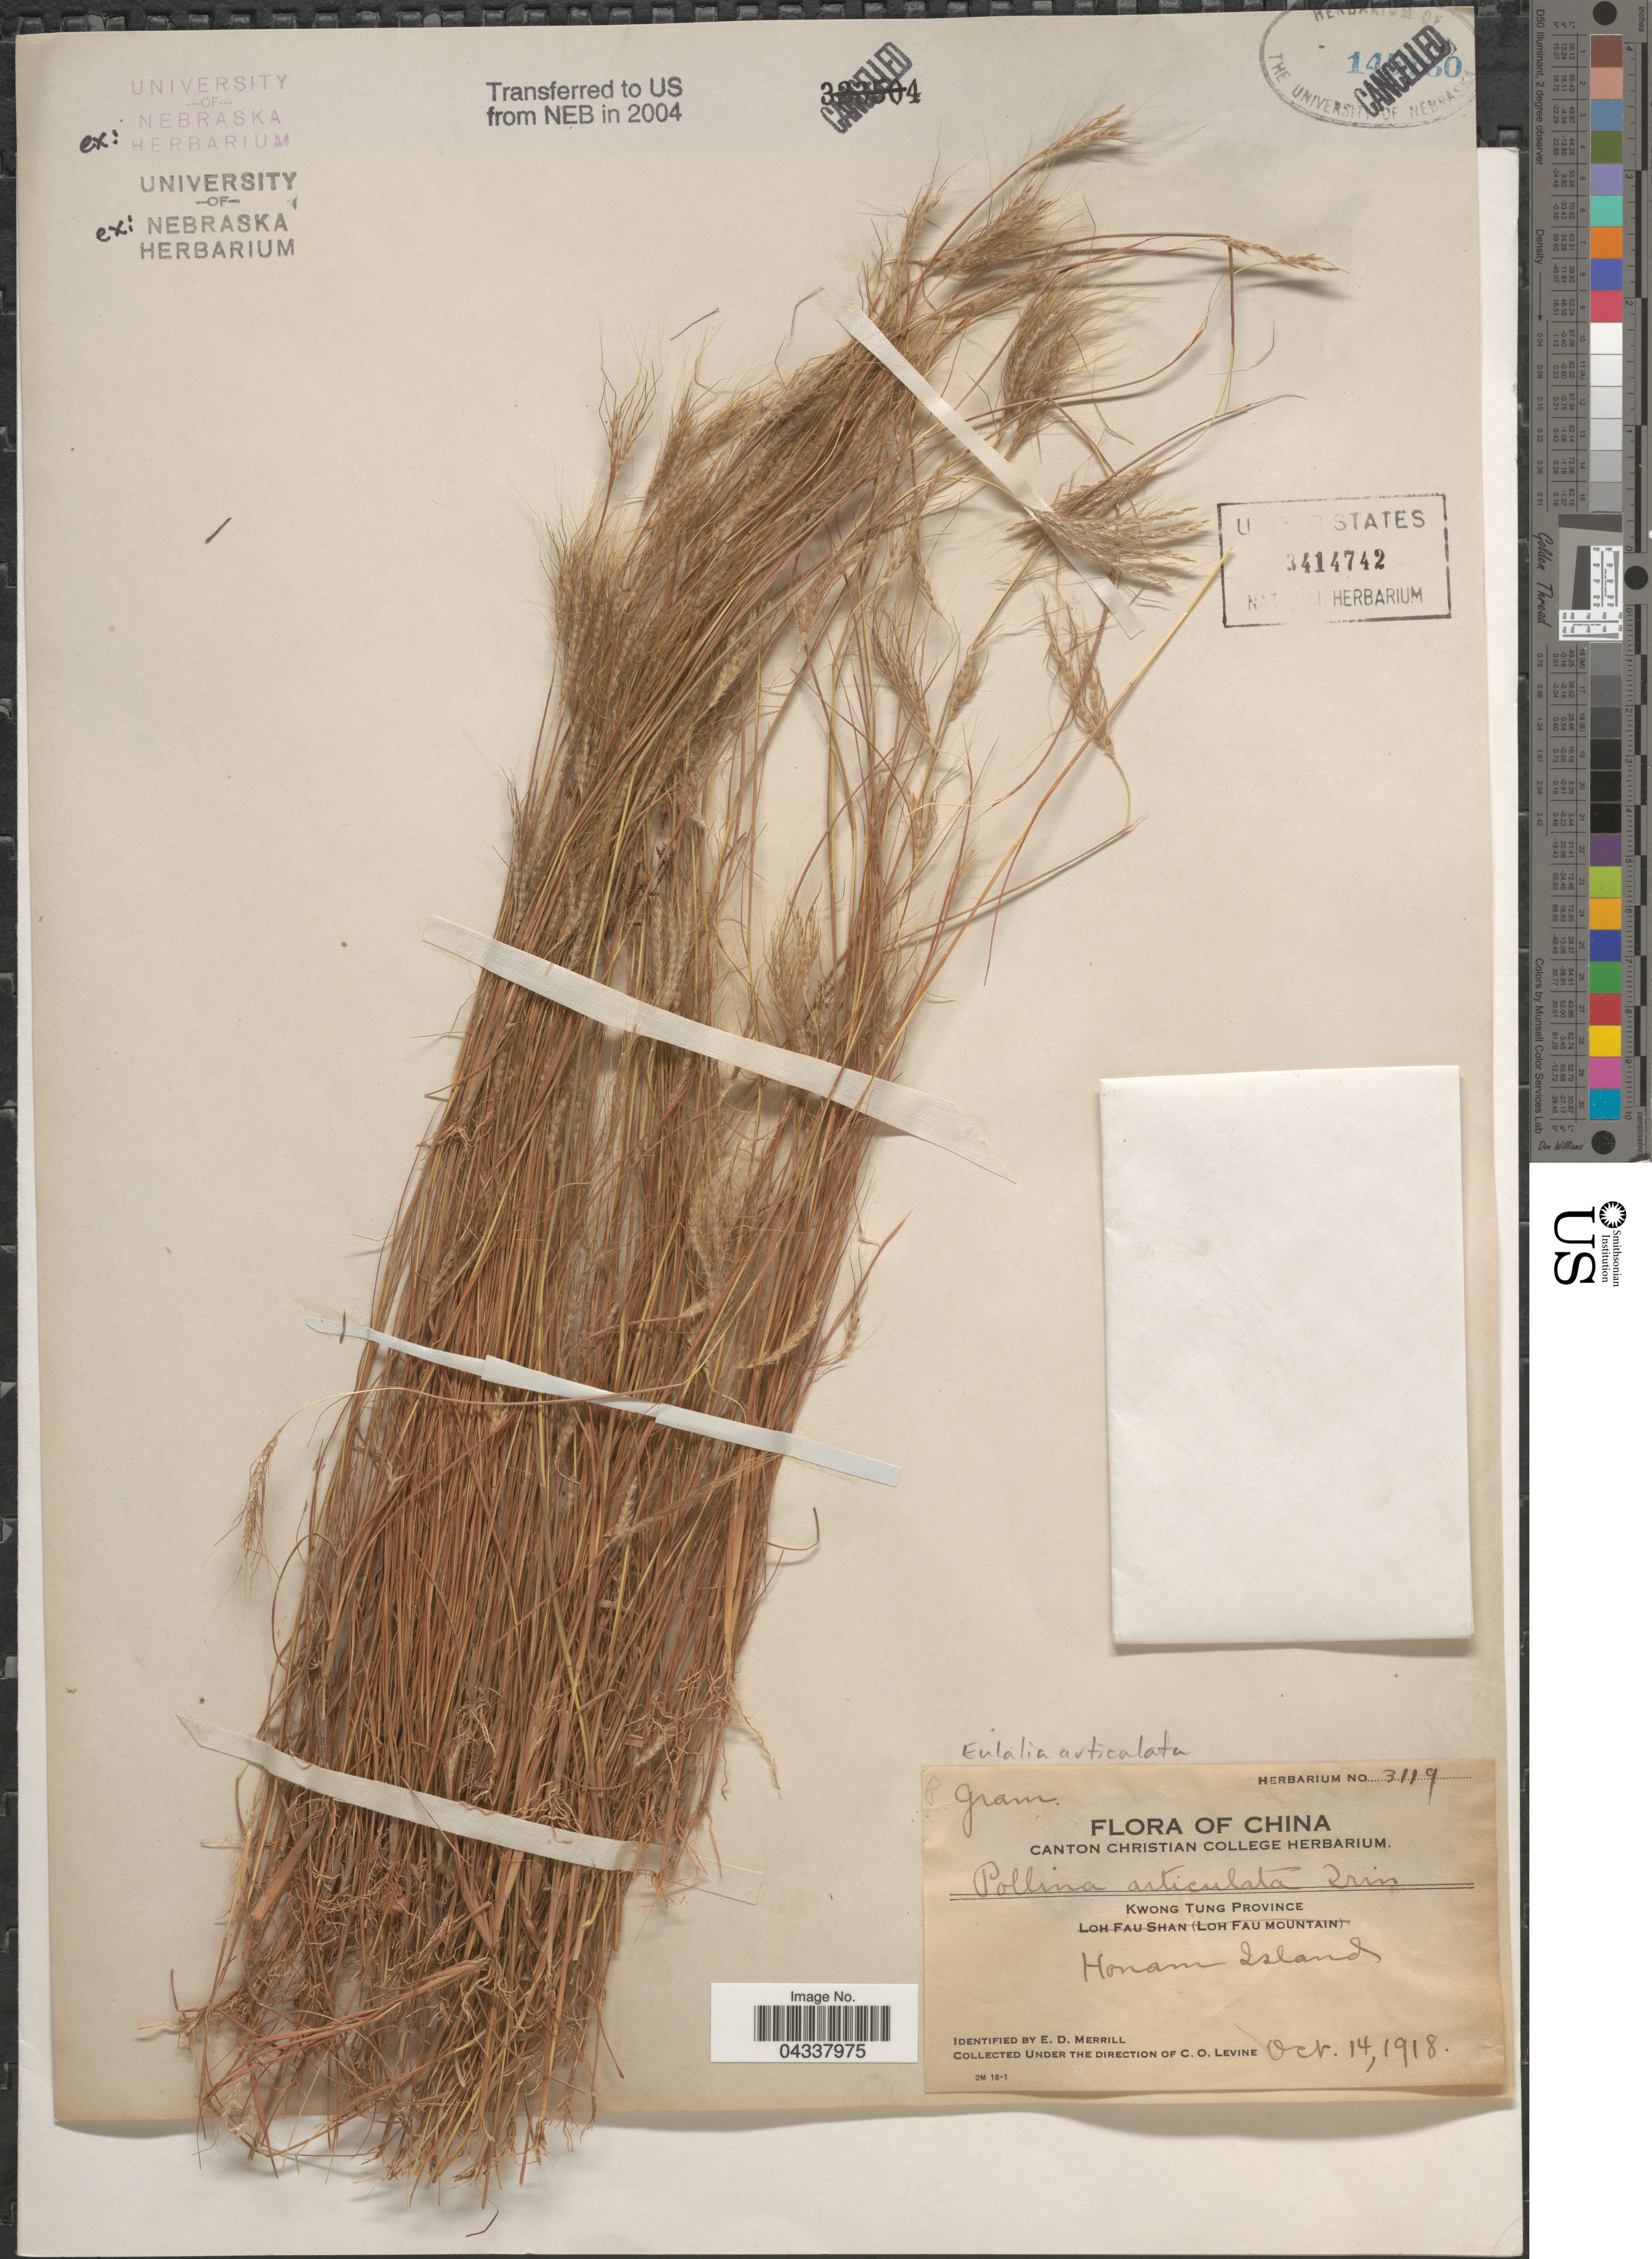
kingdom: Plantae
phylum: Tracheophyta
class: Liliopsida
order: Poales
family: Poaceae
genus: Pseudopogonatherum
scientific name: Pseudopogonatherum contortum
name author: A. Camus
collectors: C. O. Levine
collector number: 3119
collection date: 1918-10-14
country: China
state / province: Guangdong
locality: Kwong Tung Province. Honam Island.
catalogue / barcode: US 3414742